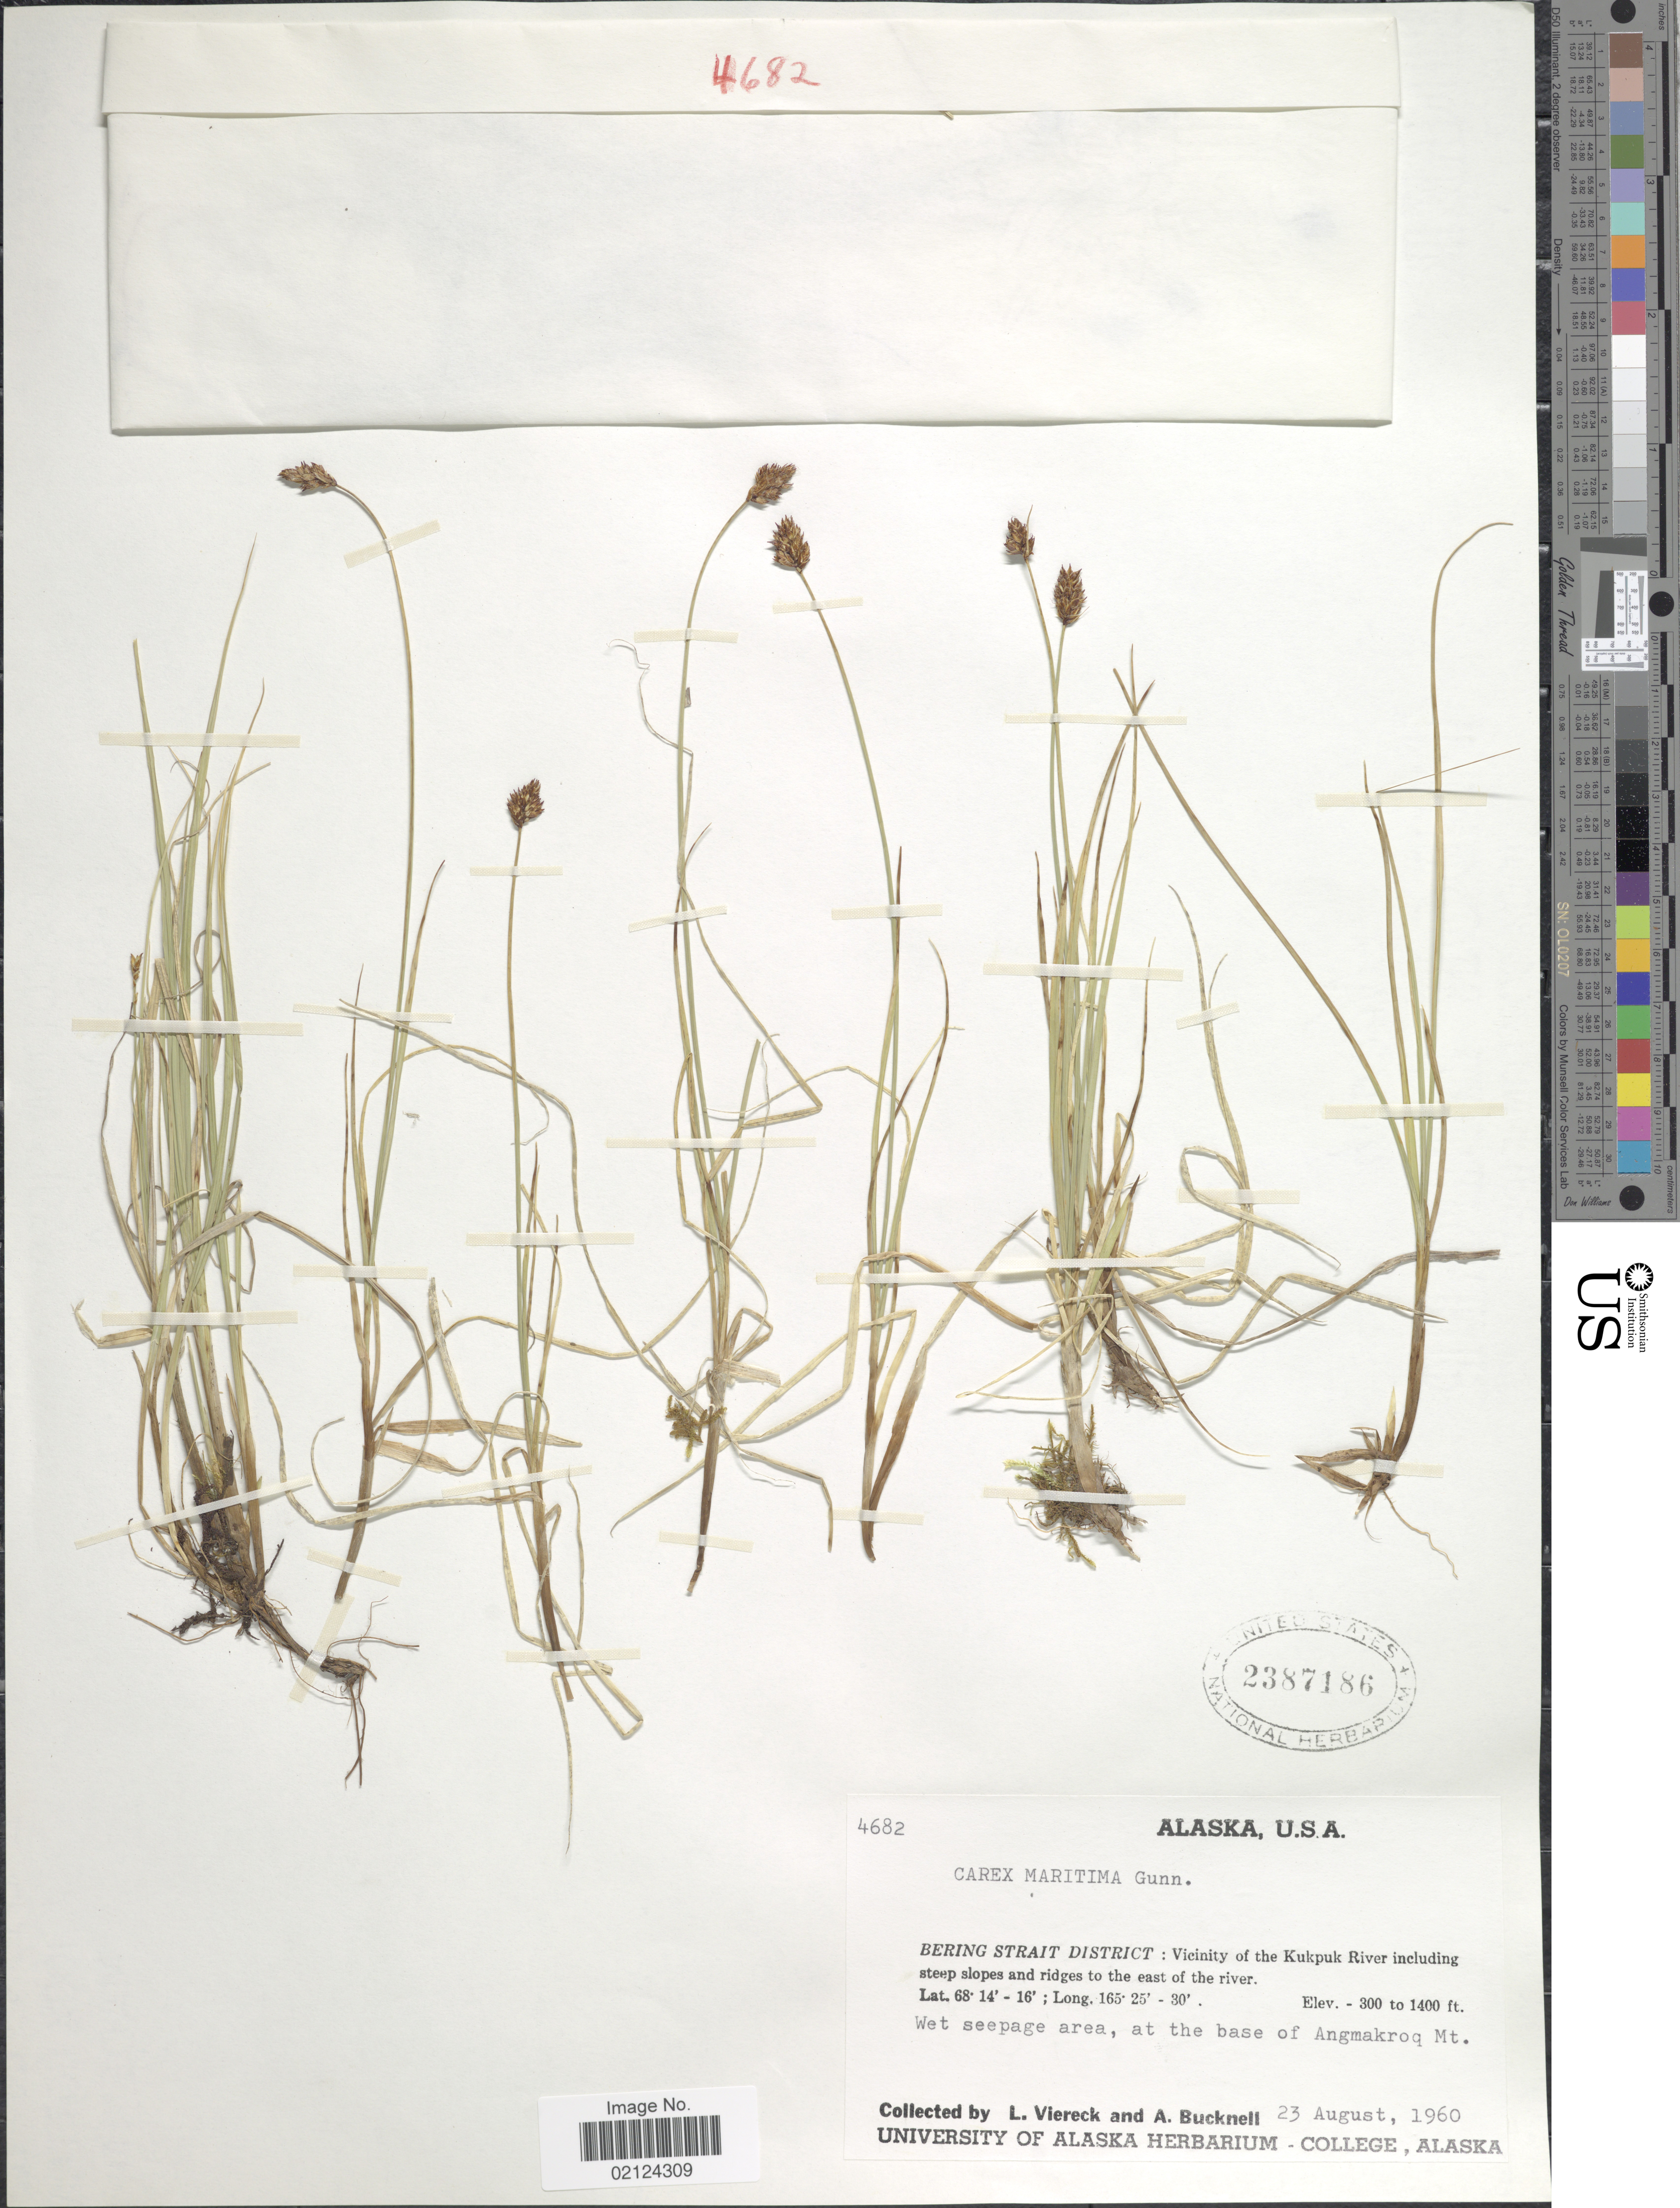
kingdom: Plantae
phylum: Tracheophyta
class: Liliopsida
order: Poales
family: Cyperaceae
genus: Carex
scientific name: Carex maritima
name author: Gunnerus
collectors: L. Viereck & A. Bucknell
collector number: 4682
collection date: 1960-08-23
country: United States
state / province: Alaska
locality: Bering Strait District: Vicinity of the Kukpuk River including steep slopes and ridges to the east of the river, ath the base of Angmakroq Mt.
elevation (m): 91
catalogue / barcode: US 2387186